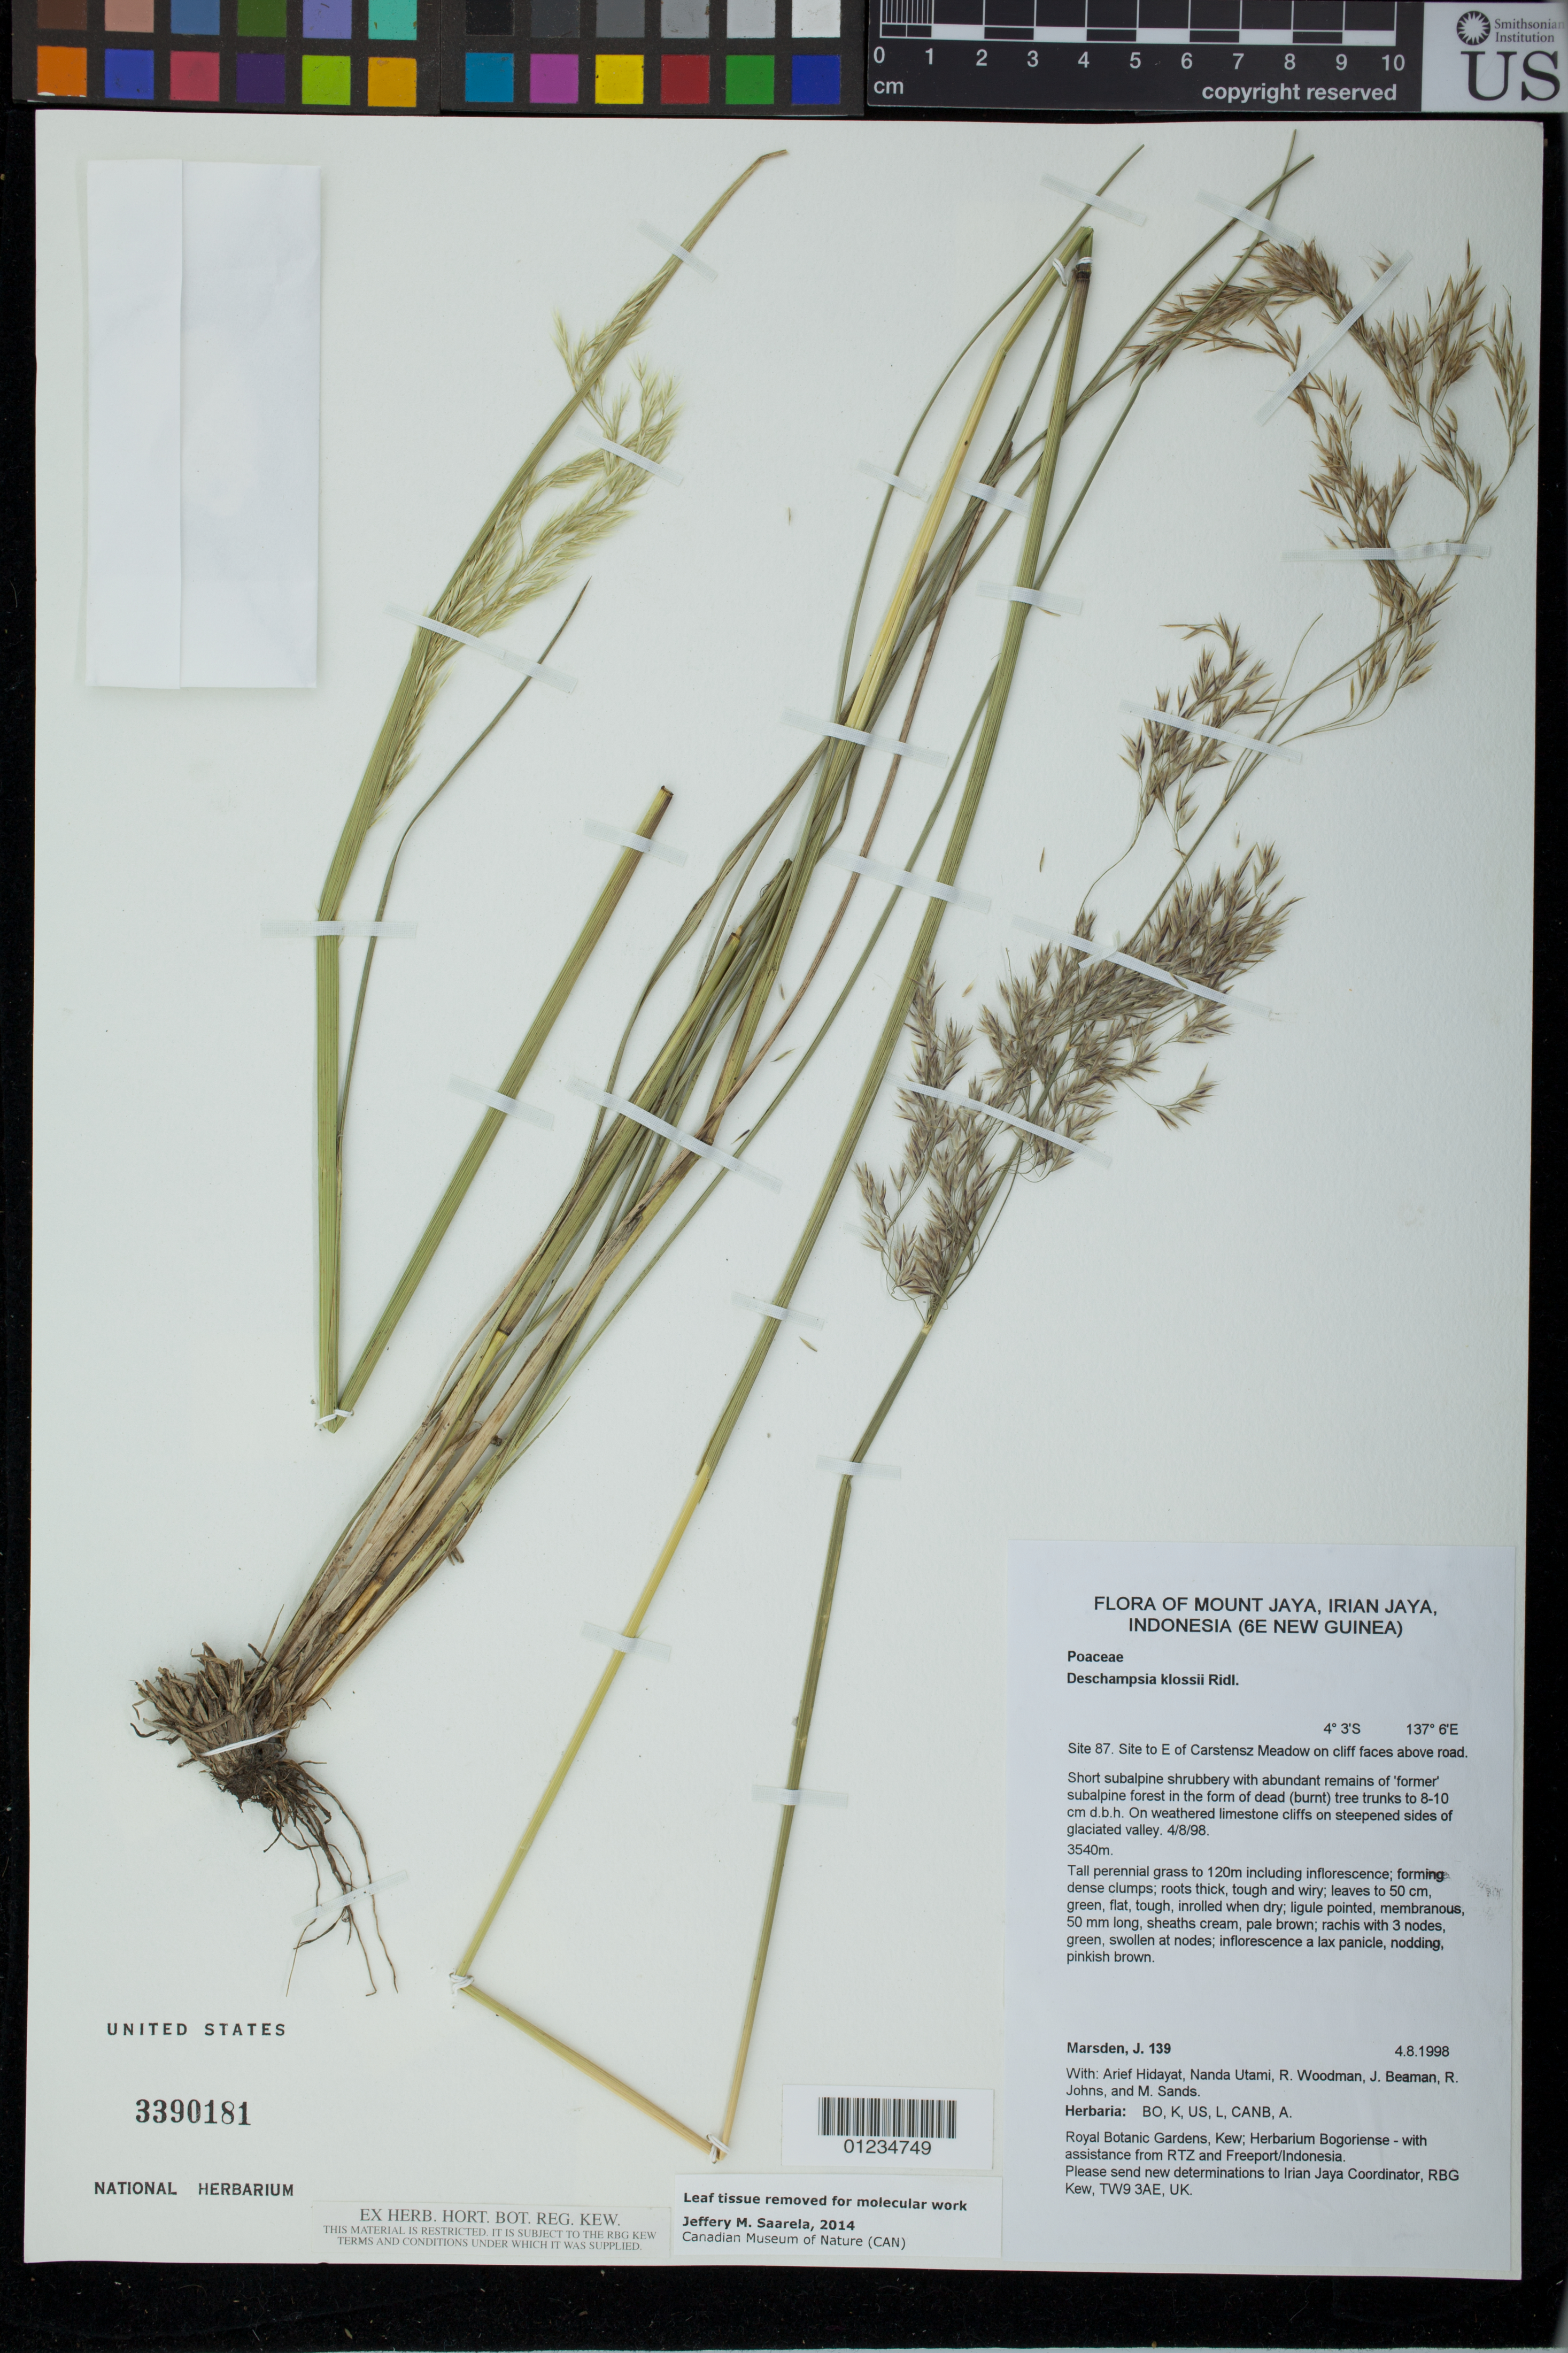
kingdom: Plantae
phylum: Tracheophyta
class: Liliopsida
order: Poales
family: Poaceae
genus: Deschampsia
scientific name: Deschampsia klossii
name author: Ridl.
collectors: J. Marsden & et al.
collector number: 139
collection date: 1998-08-04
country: Indonesia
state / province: Papua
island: New Guinea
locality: Mount Jaya. Site 87. Site to E of Carstensz Meadow on cliff faces above road. Irian Jaya.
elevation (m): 3540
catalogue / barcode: US 3390181